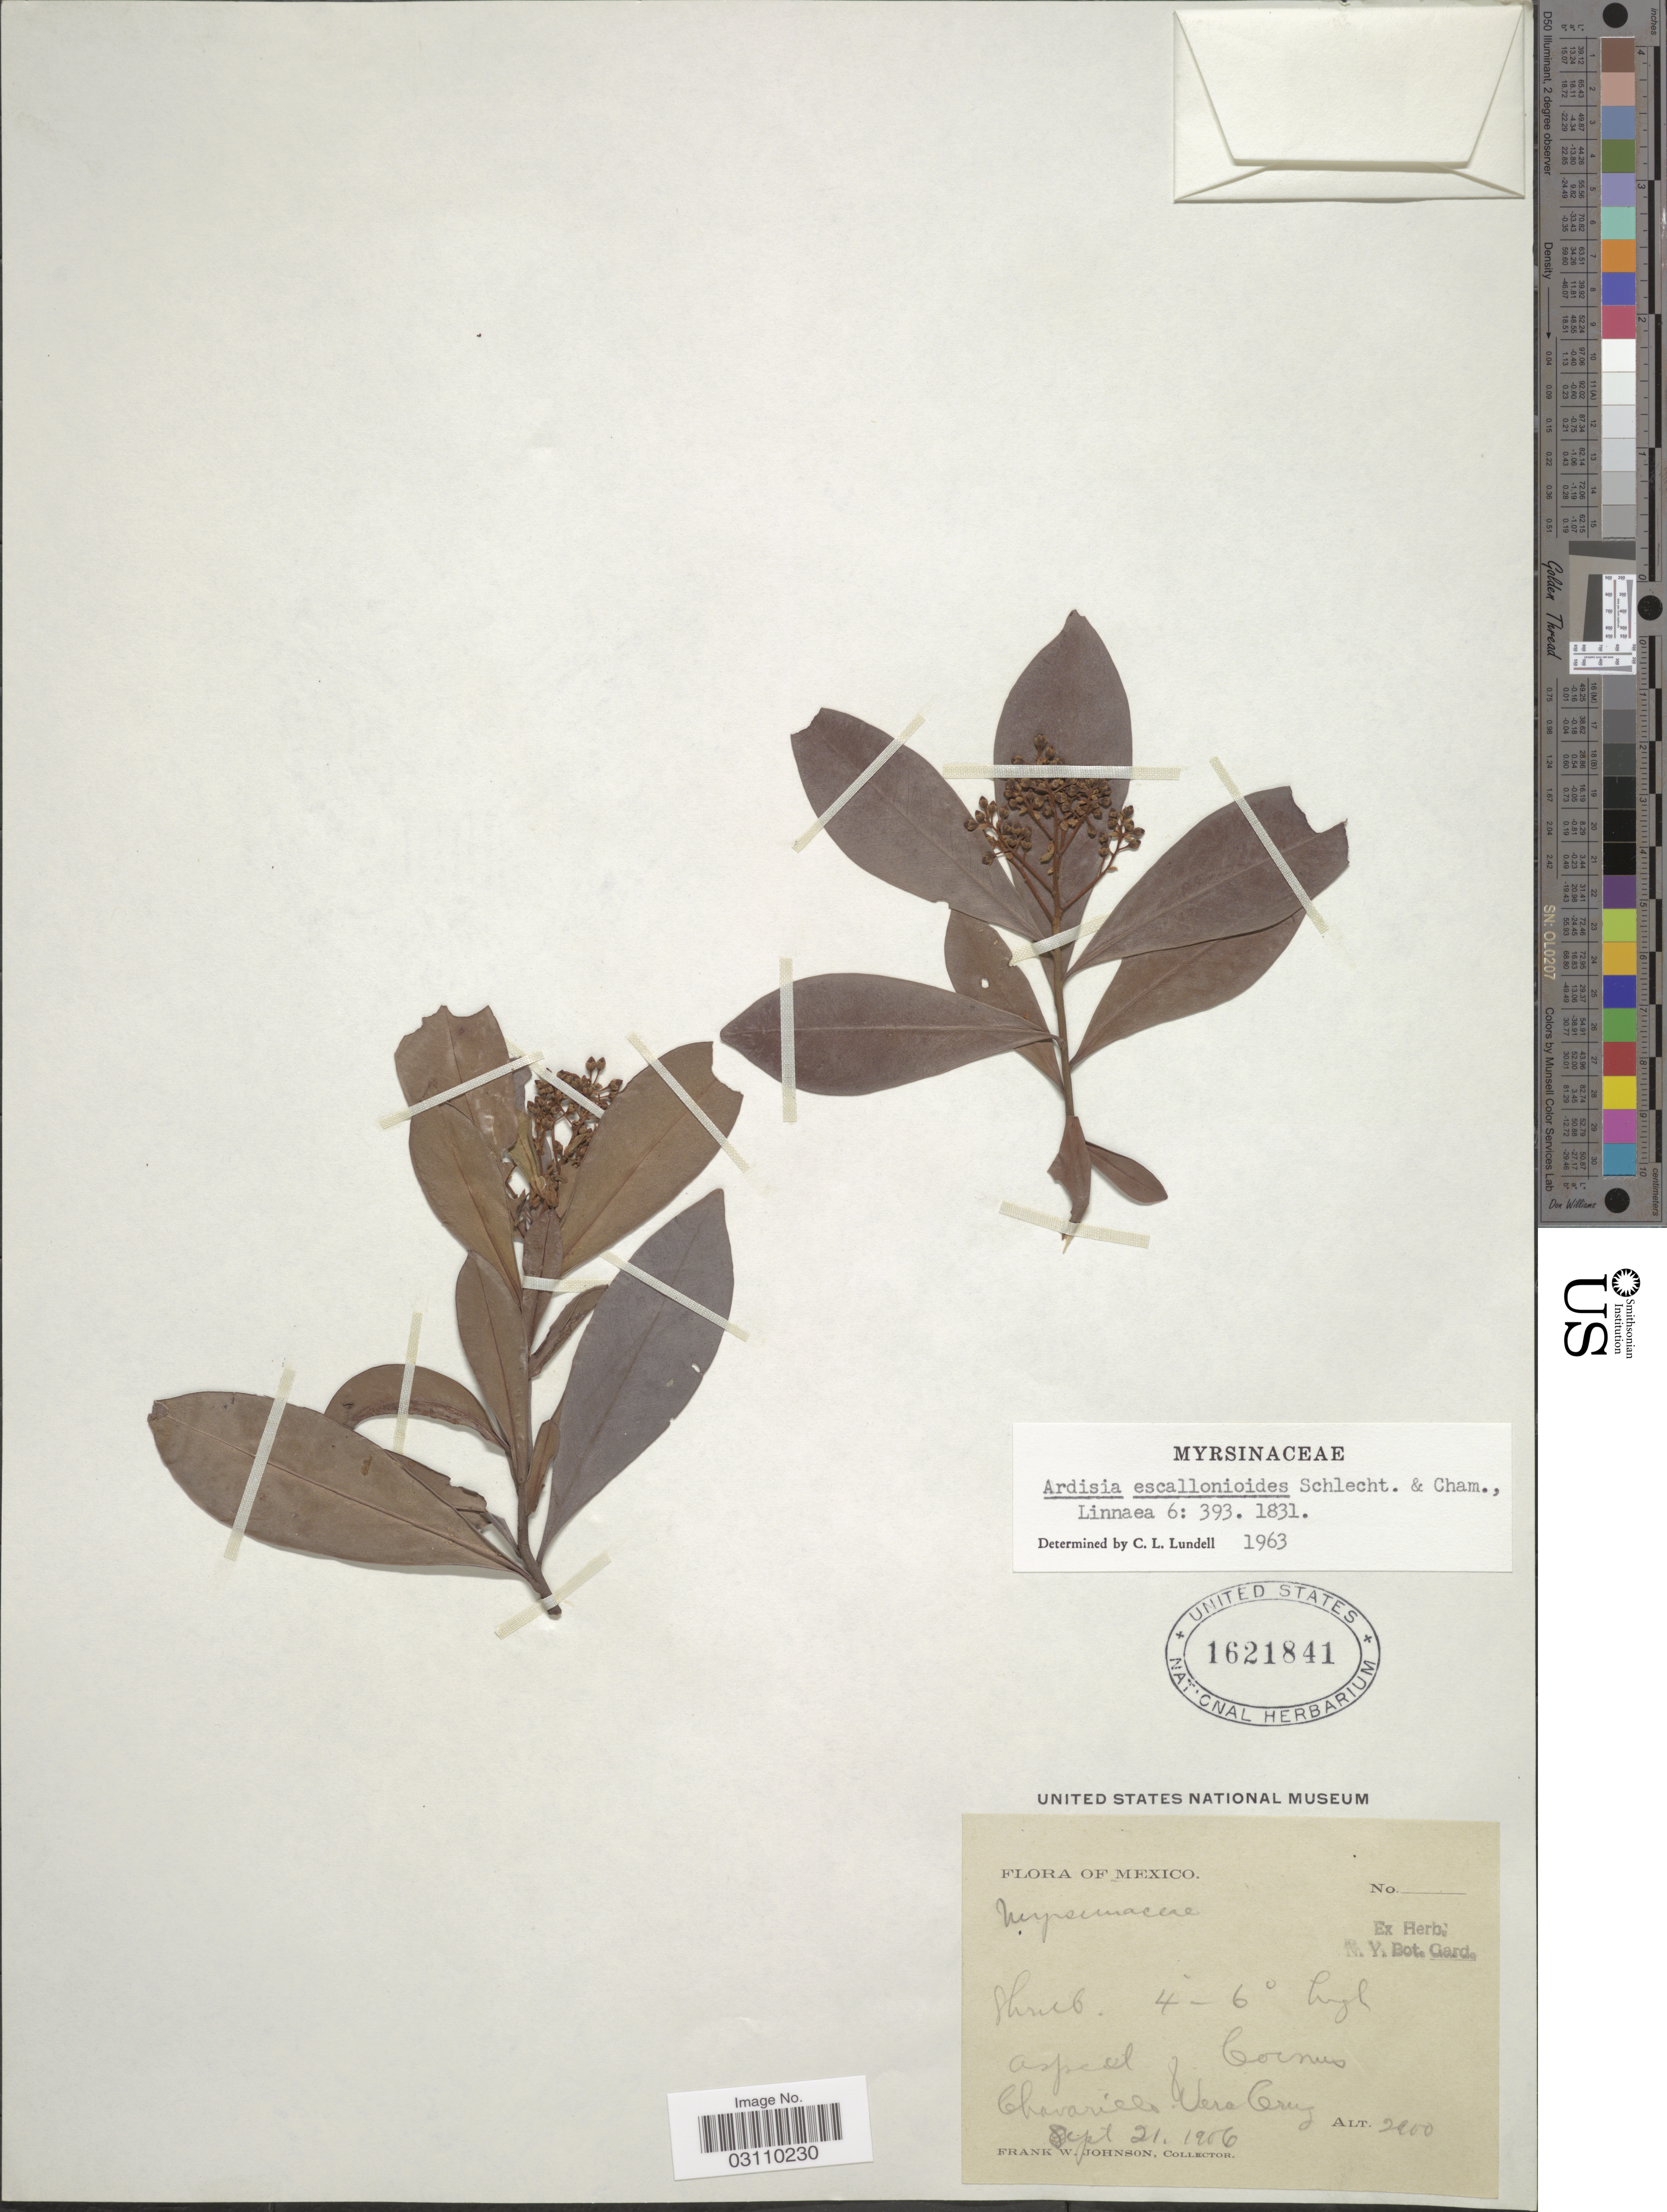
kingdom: Plantae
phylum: Tracheophyta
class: Magnoliopsida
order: Ericales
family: Primulaceae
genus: Ardisia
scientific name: Ardisia escallonioides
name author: Schltdl. & Cham.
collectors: F. W. Johnson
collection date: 1906-09-21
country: Mexico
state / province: Veracruz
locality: Chavarillo Vera Cruz.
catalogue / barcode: US 1621841